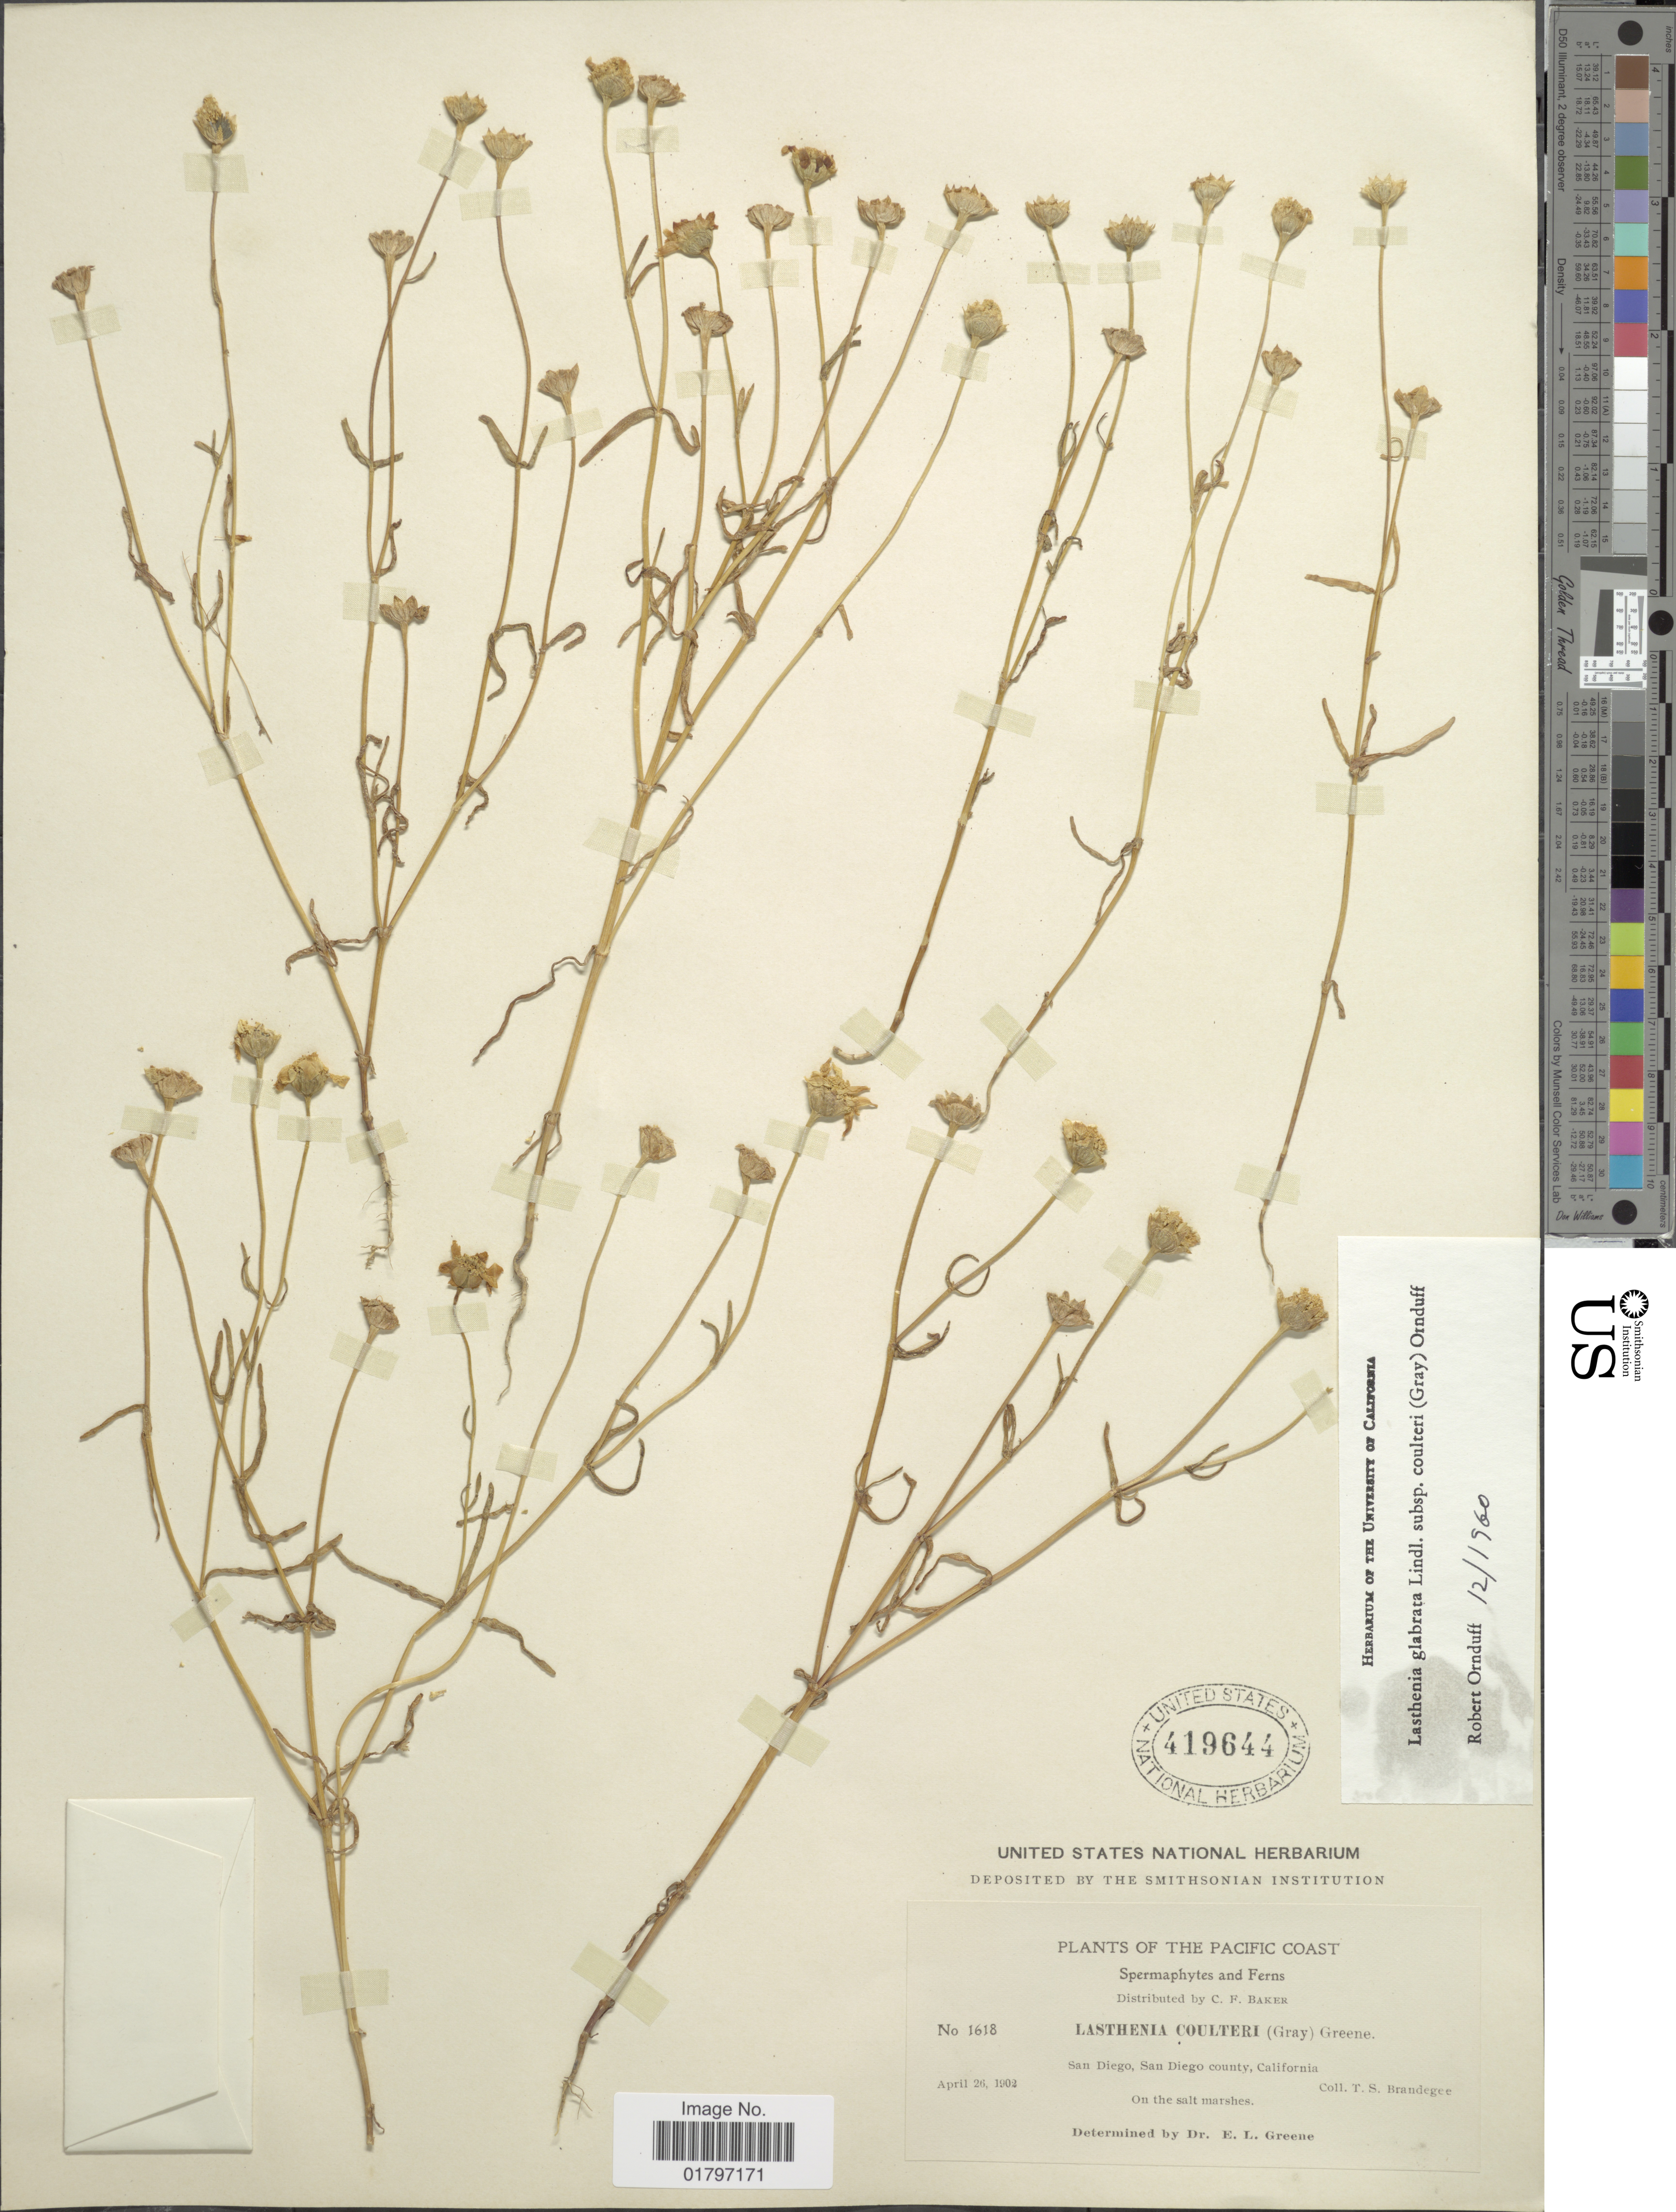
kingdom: Plantae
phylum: Tracheophyta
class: Magnoliopsida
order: Asterales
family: Asteraceae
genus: Lasthenia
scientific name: Lasthenia glabrata subsp. coulteri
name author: (A. Gray) Ornduff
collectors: T. S. Brandegee (herbarium)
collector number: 1618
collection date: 1902-04-26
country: United States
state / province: California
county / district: San Diego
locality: Pacific Coast. San Diego, San Diego county, California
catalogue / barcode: US 419644